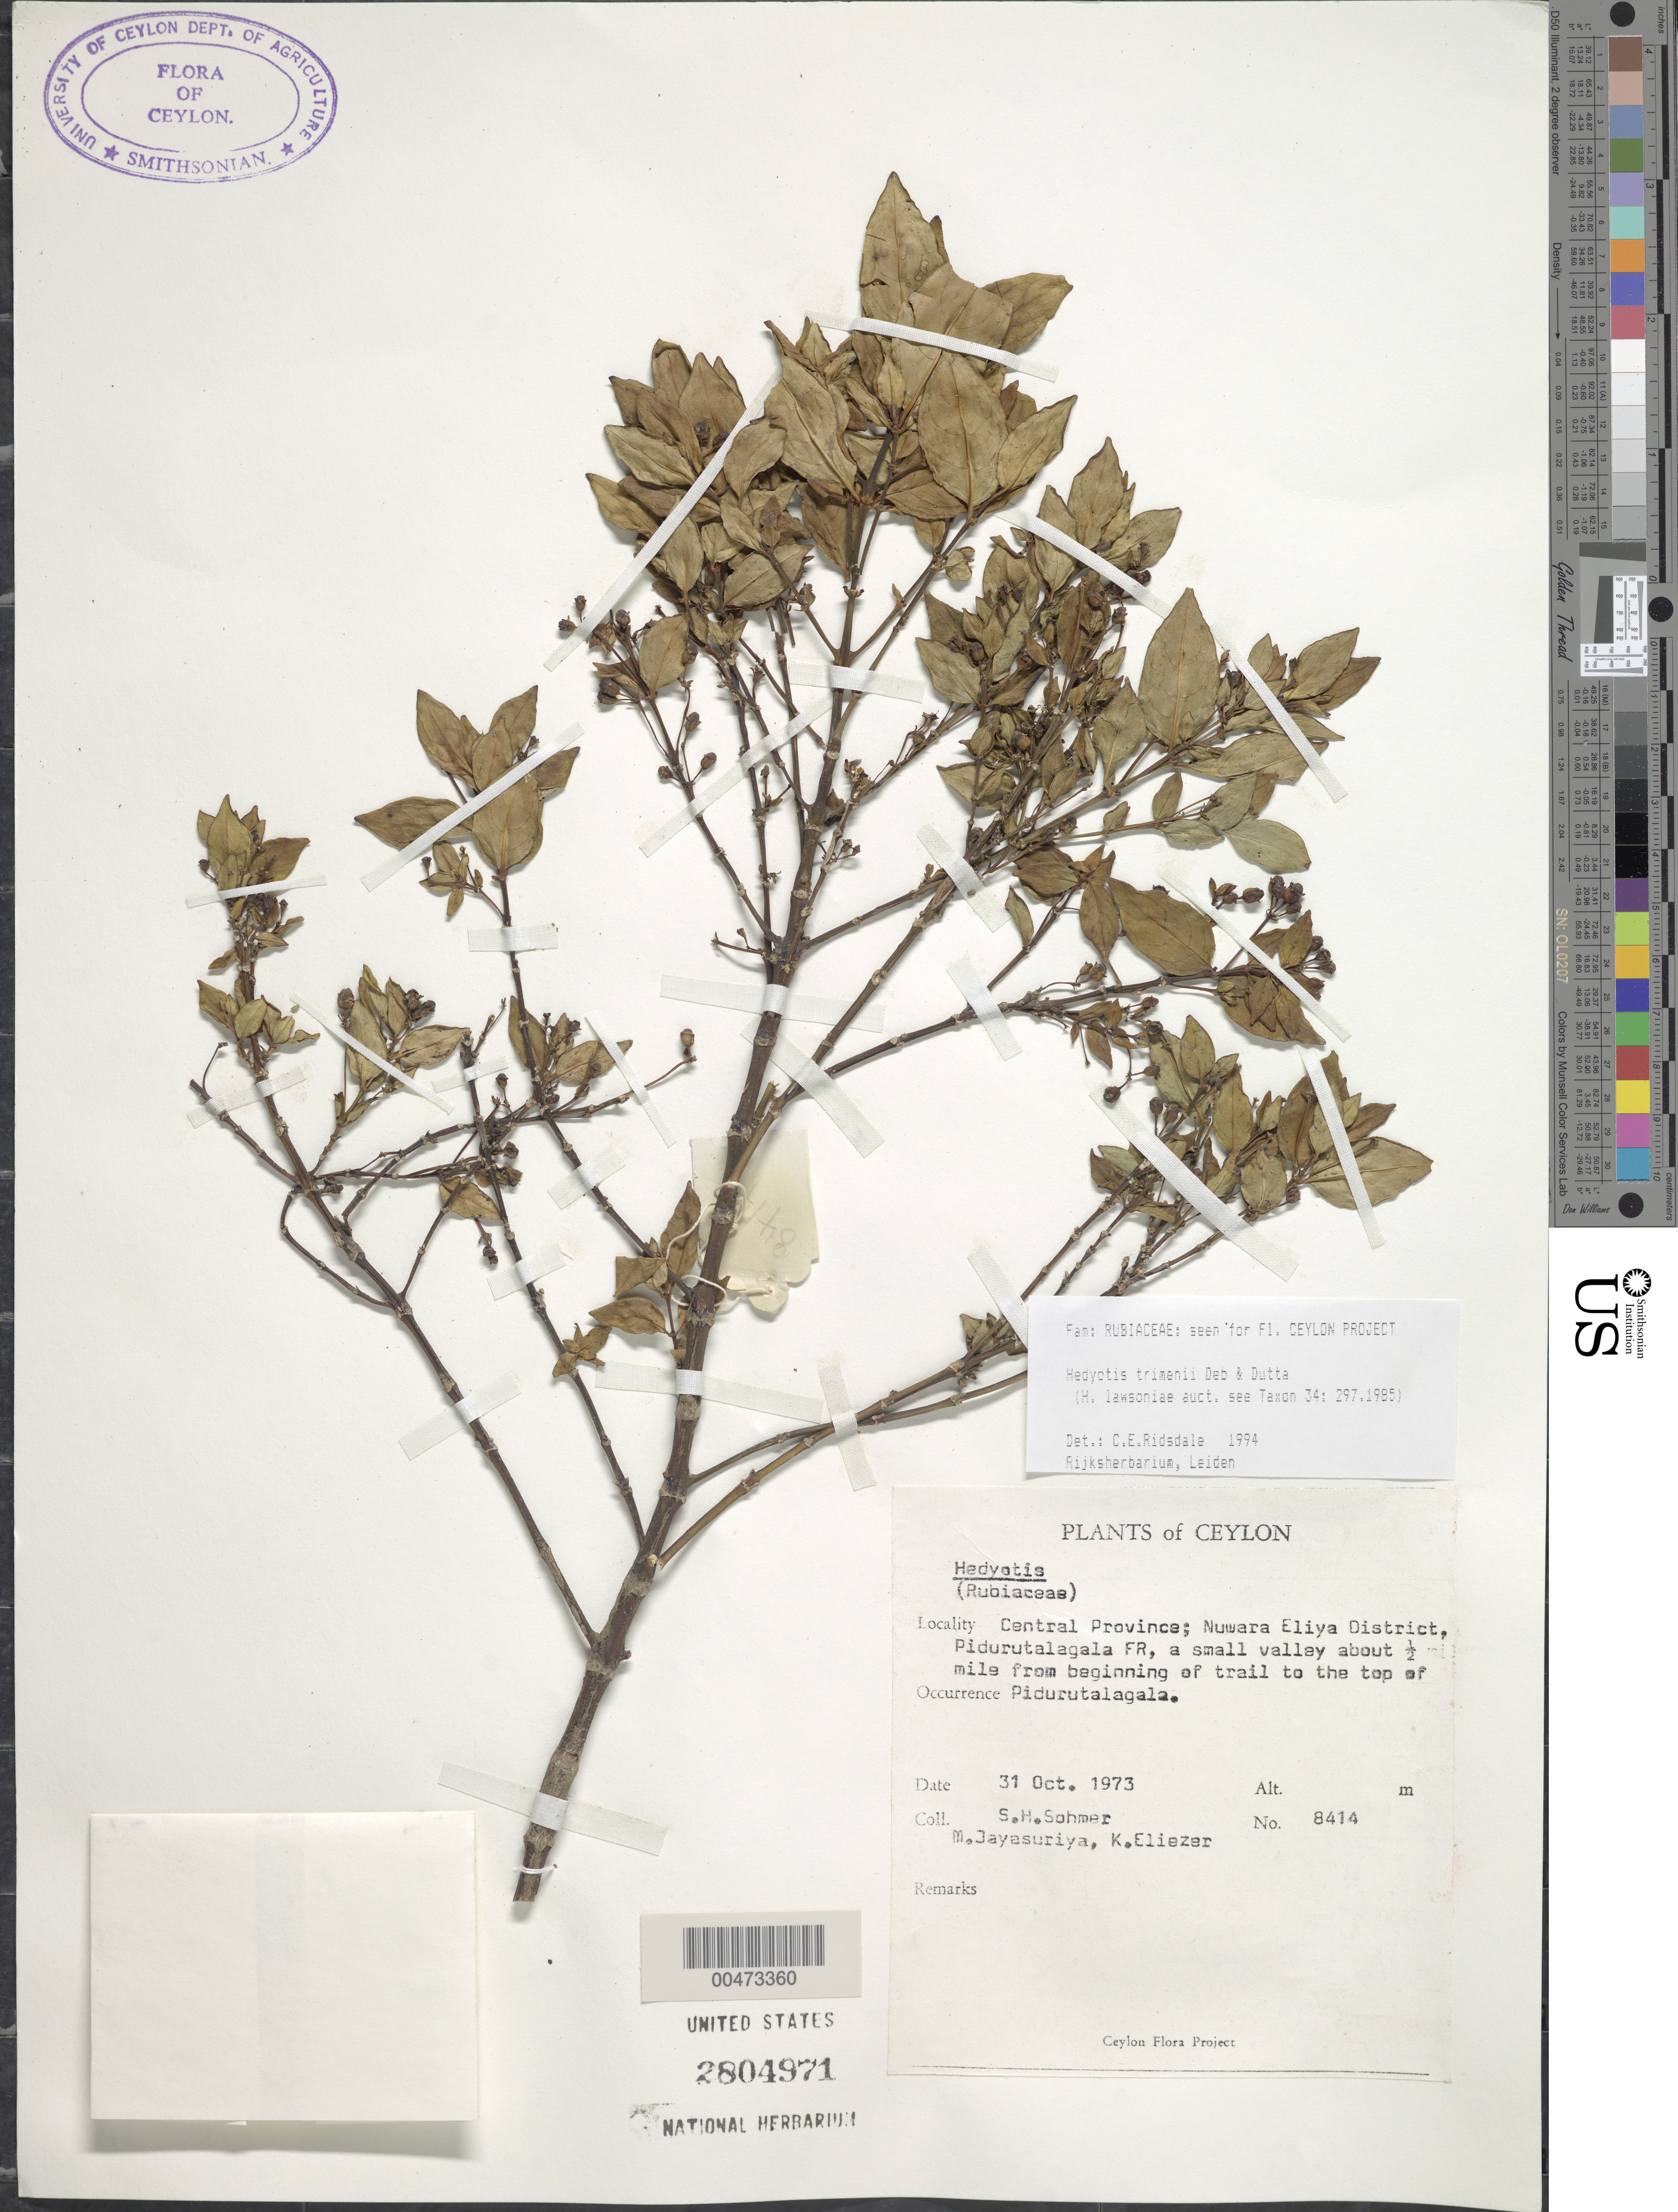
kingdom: Plantae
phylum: Tracheophyta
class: Magnoliopsida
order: Gentianales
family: Rubiaceae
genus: Hedyotis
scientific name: Hedyotis trimenii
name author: Deb & R. Dutta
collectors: S. H. Sohmer, A. H. Jayasuriya & K. Eliezer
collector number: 8414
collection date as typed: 31 Oct 1973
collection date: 1973-10-31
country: Sri Lanka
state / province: Central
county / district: Nuwara Eliya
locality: Pidurutalagala FR, c. 0.5 mi from beginning of trail to top of Pidurutalagala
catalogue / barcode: US 2804971